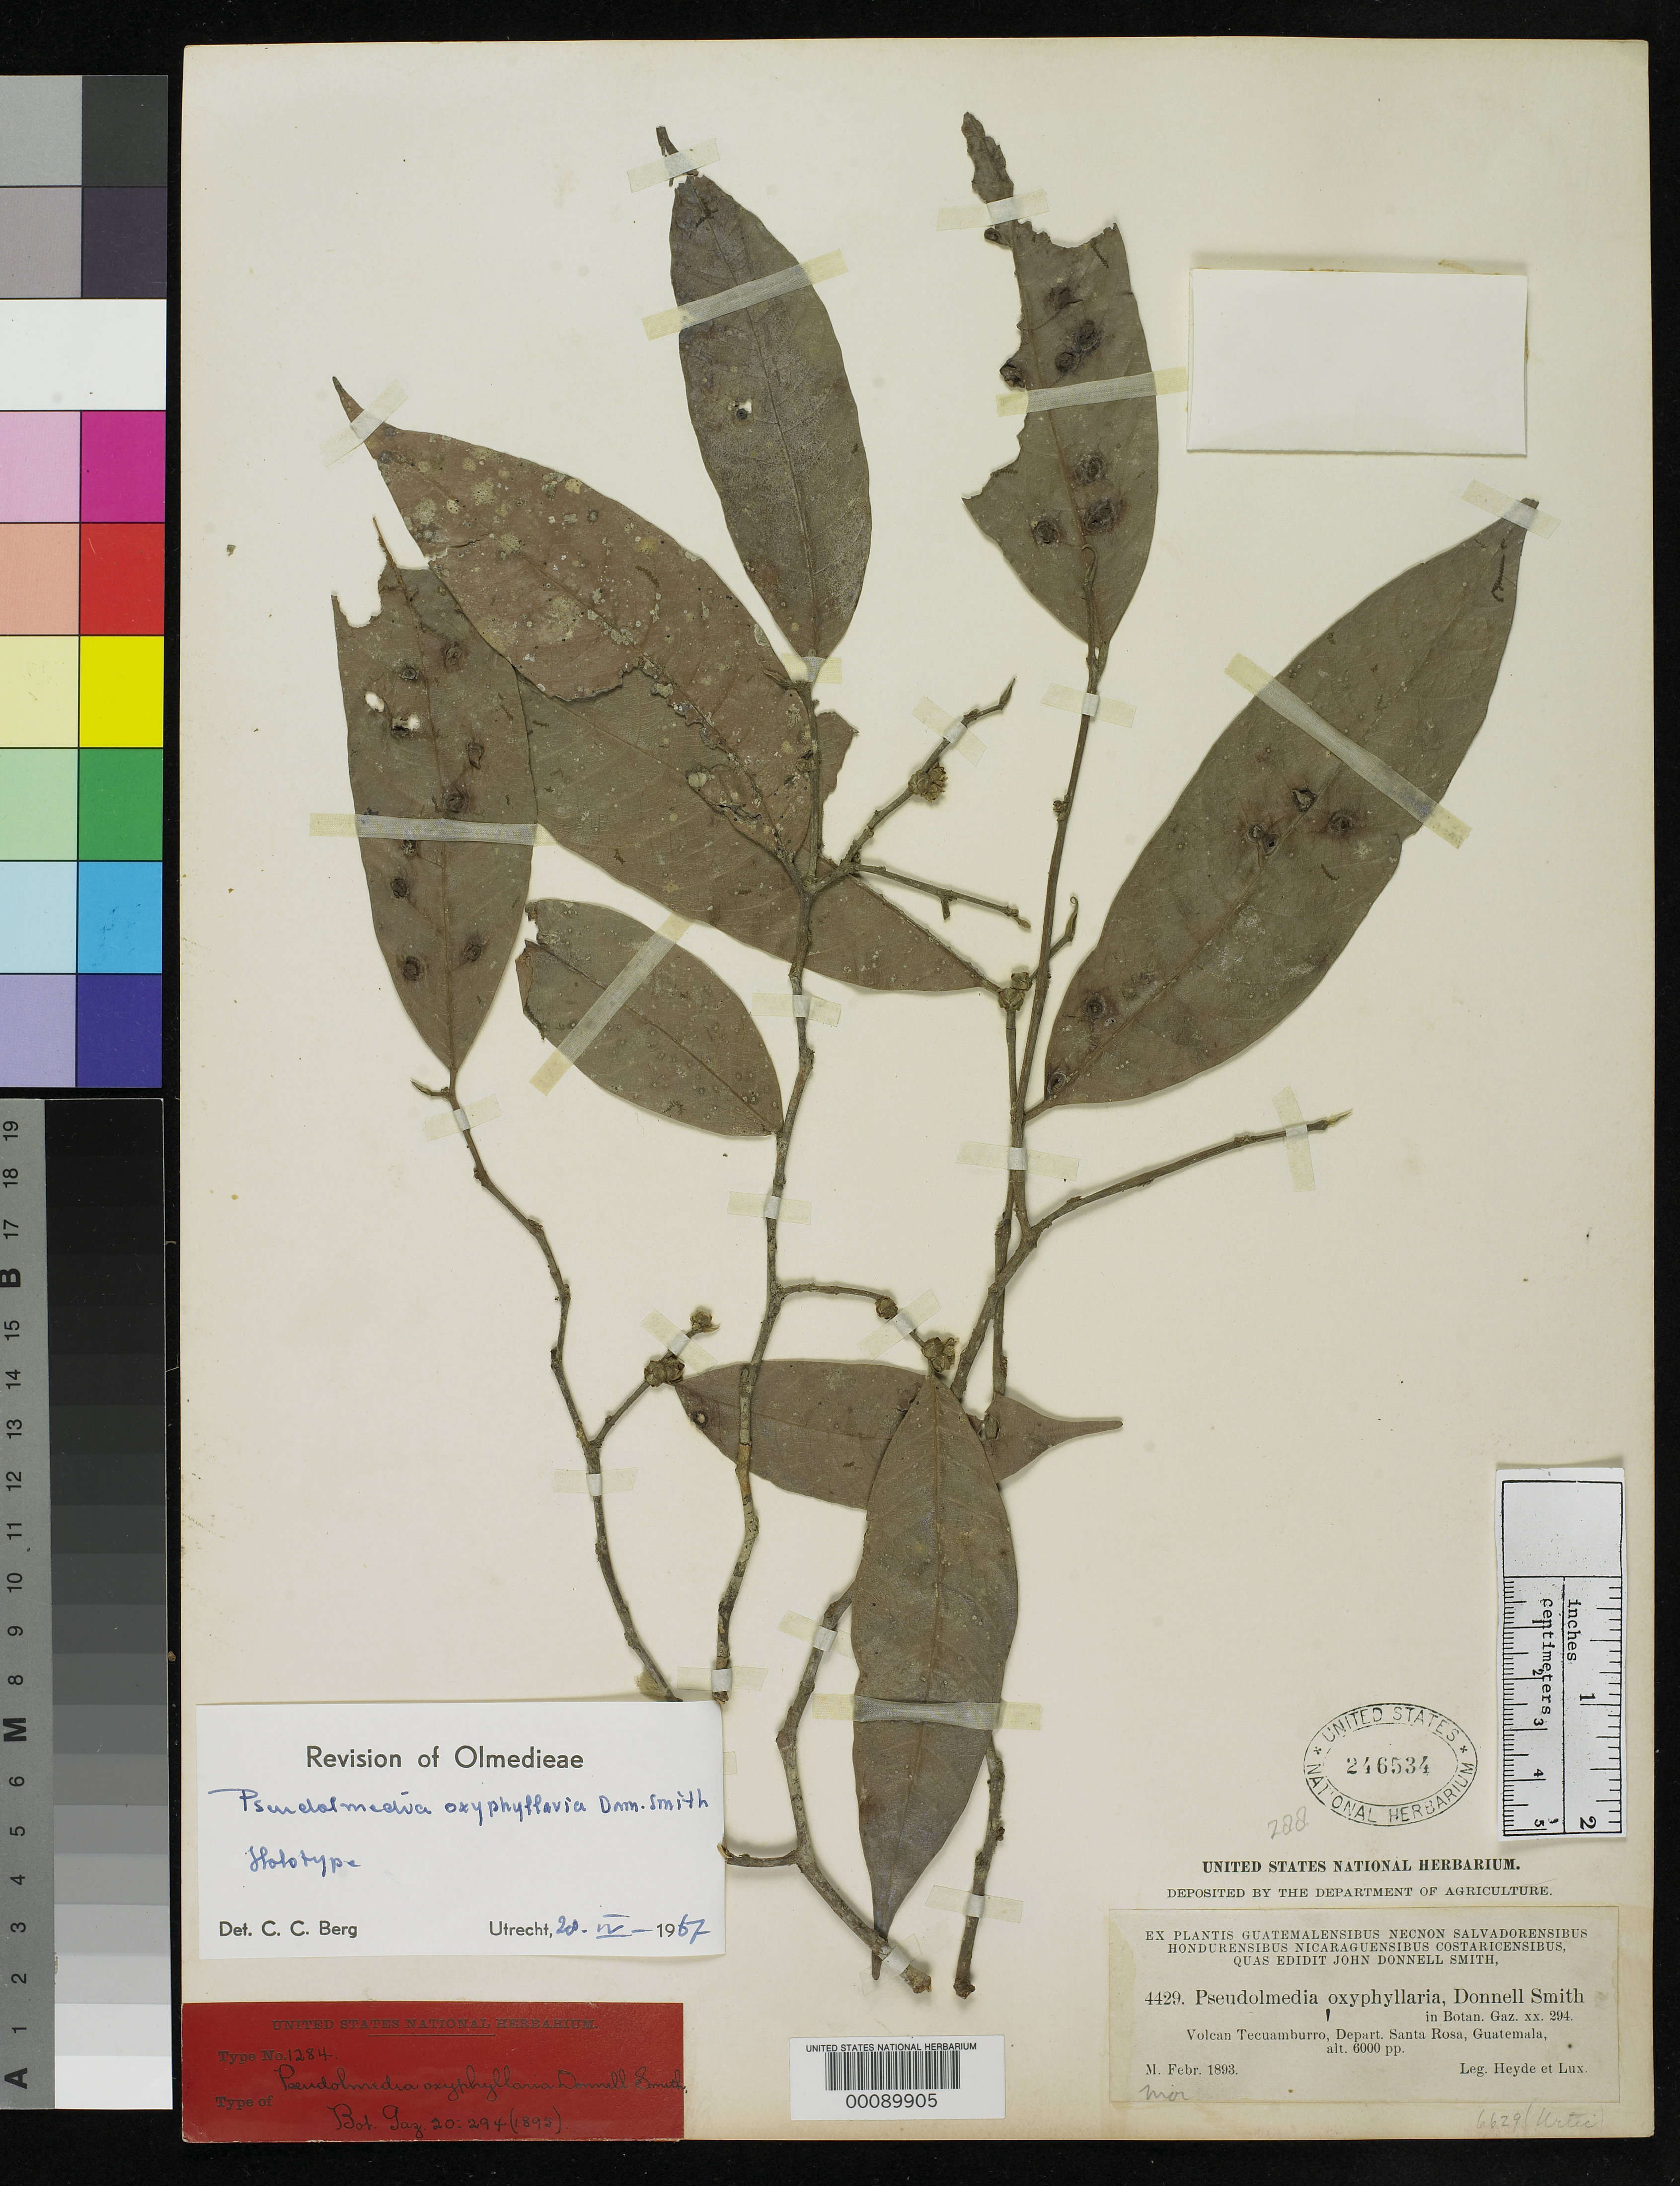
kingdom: Plantae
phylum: Tracheophyta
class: Magnoliopsida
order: Rosales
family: Moraceae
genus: Pseudolmedia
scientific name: Pseudolmedia oxyphyllaria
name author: Donn. Sm.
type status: Type Collection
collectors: E. T. Heyde & E. Lux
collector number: J.D.S. 4429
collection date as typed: Feb 1893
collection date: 1893-02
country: Guatemala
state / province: Santa Rosa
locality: Volcan Tecuamburro.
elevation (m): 1829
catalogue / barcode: US 246534